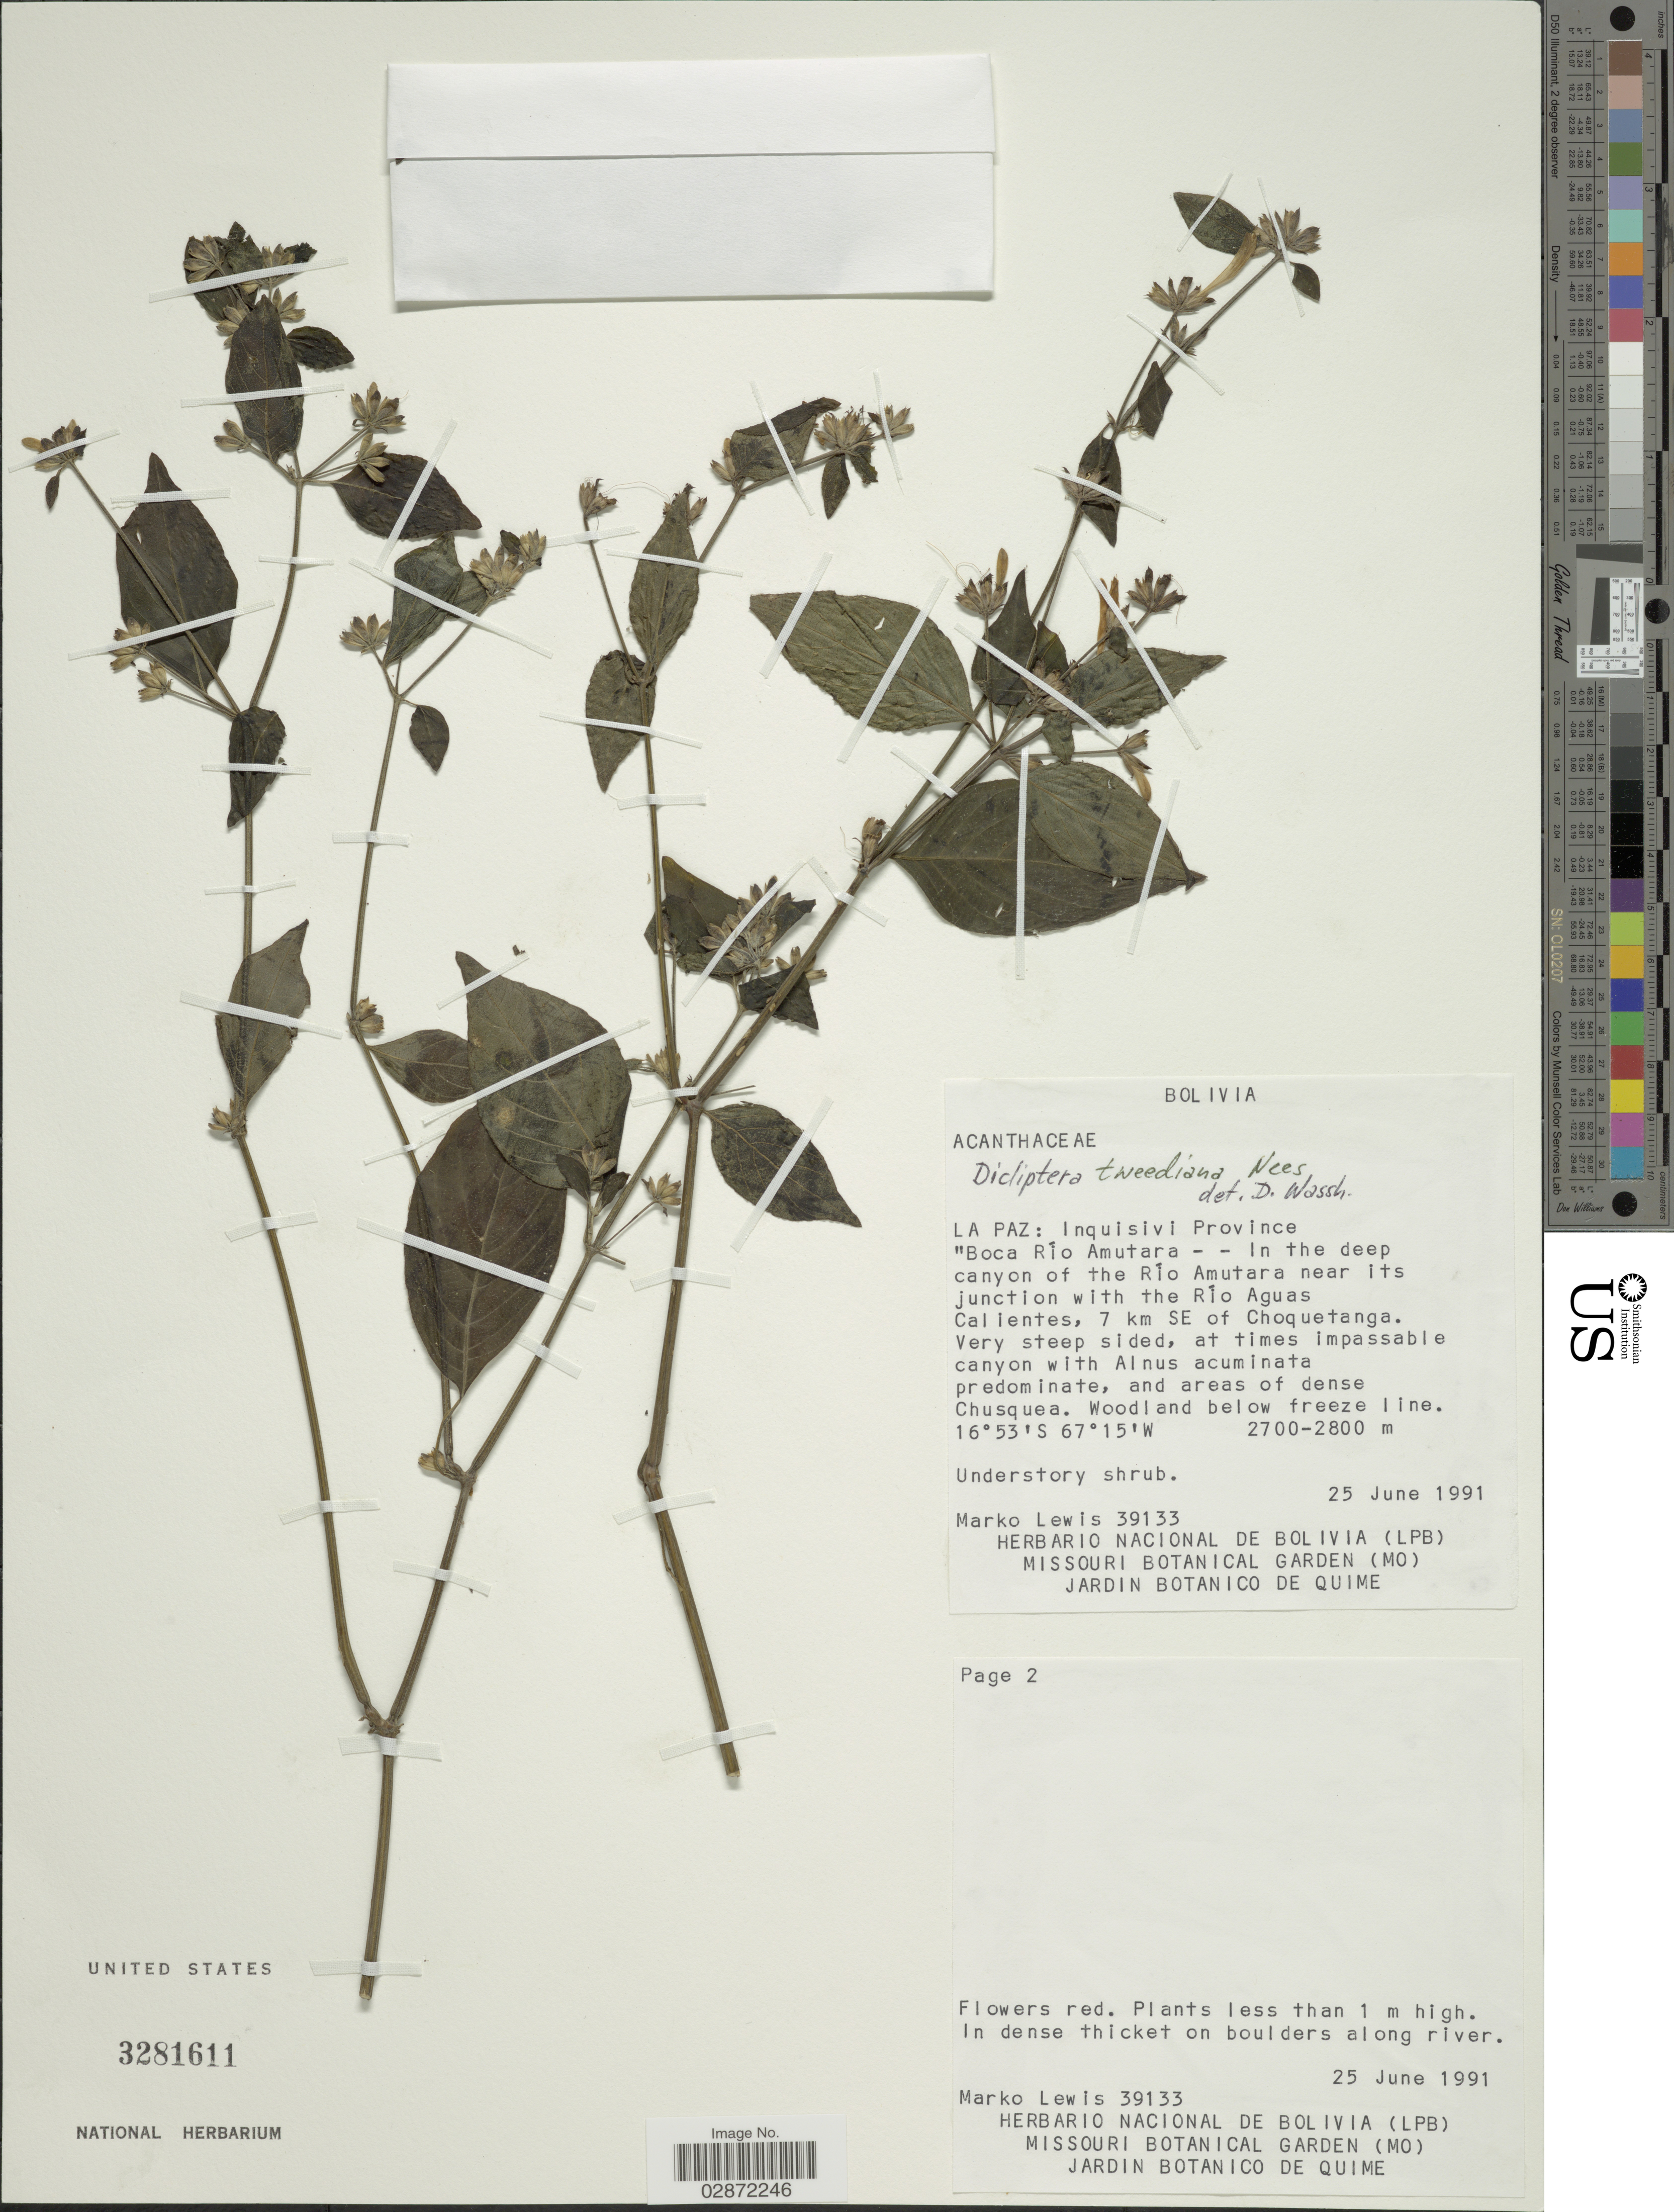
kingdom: Plantae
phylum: Tracheophyta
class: Magnoliopsida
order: Lamiales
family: Acanthaceae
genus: Dicliptera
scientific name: Dicliptera squarrosa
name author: Nees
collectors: M. A. Lewis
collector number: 39133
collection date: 1991-06-25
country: Bolivia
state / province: La Paz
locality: Inquisivi Province. Boca Río Amutara - - In the deep canyon of the Río Amutara near its junction with the Río Aguas Calientes, 7 km SE of Choquetanga.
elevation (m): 2700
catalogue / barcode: US 3281611